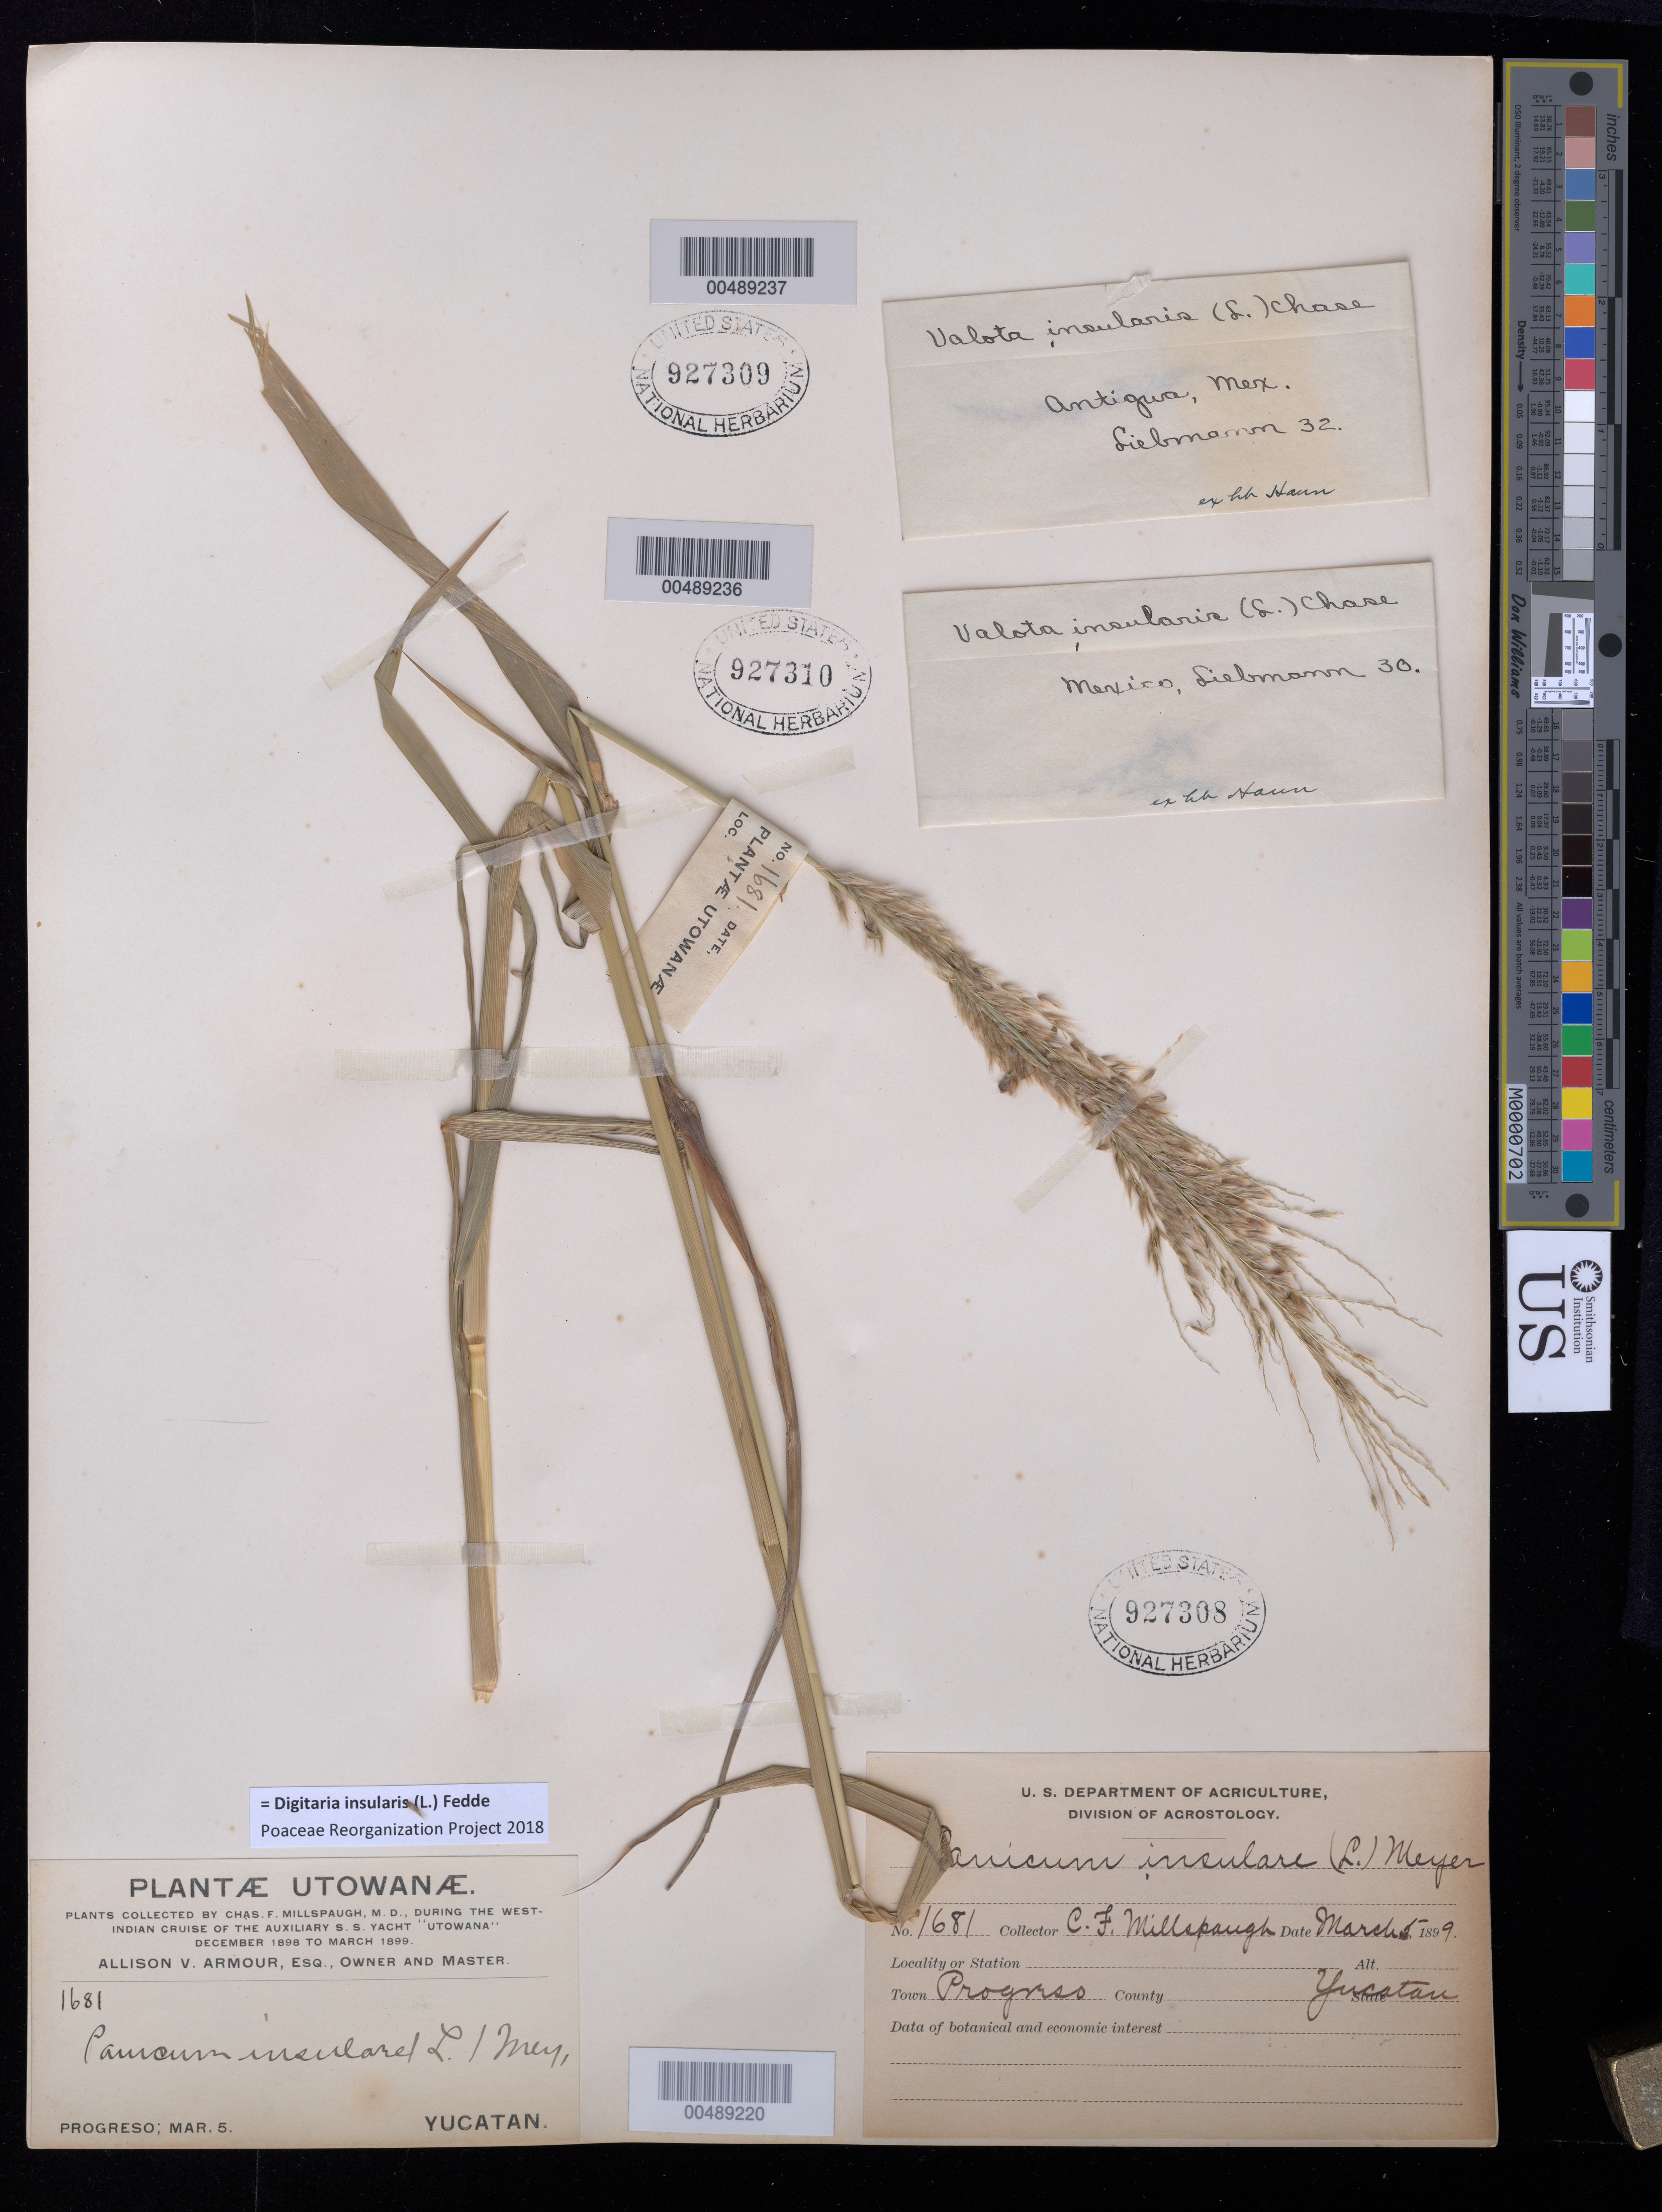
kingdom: Plantae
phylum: Tracheophyta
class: Liliopsida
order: Poales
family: Poaceae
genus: Digitaria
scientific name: Digitaria insularis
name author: (L.) Fedde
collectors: C. F. Millspaugh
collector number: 1681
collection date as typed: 5 Mar 1899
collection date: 1899-03-05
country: Mexico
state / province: Yucatan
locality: Progreso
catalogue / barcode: US 927308